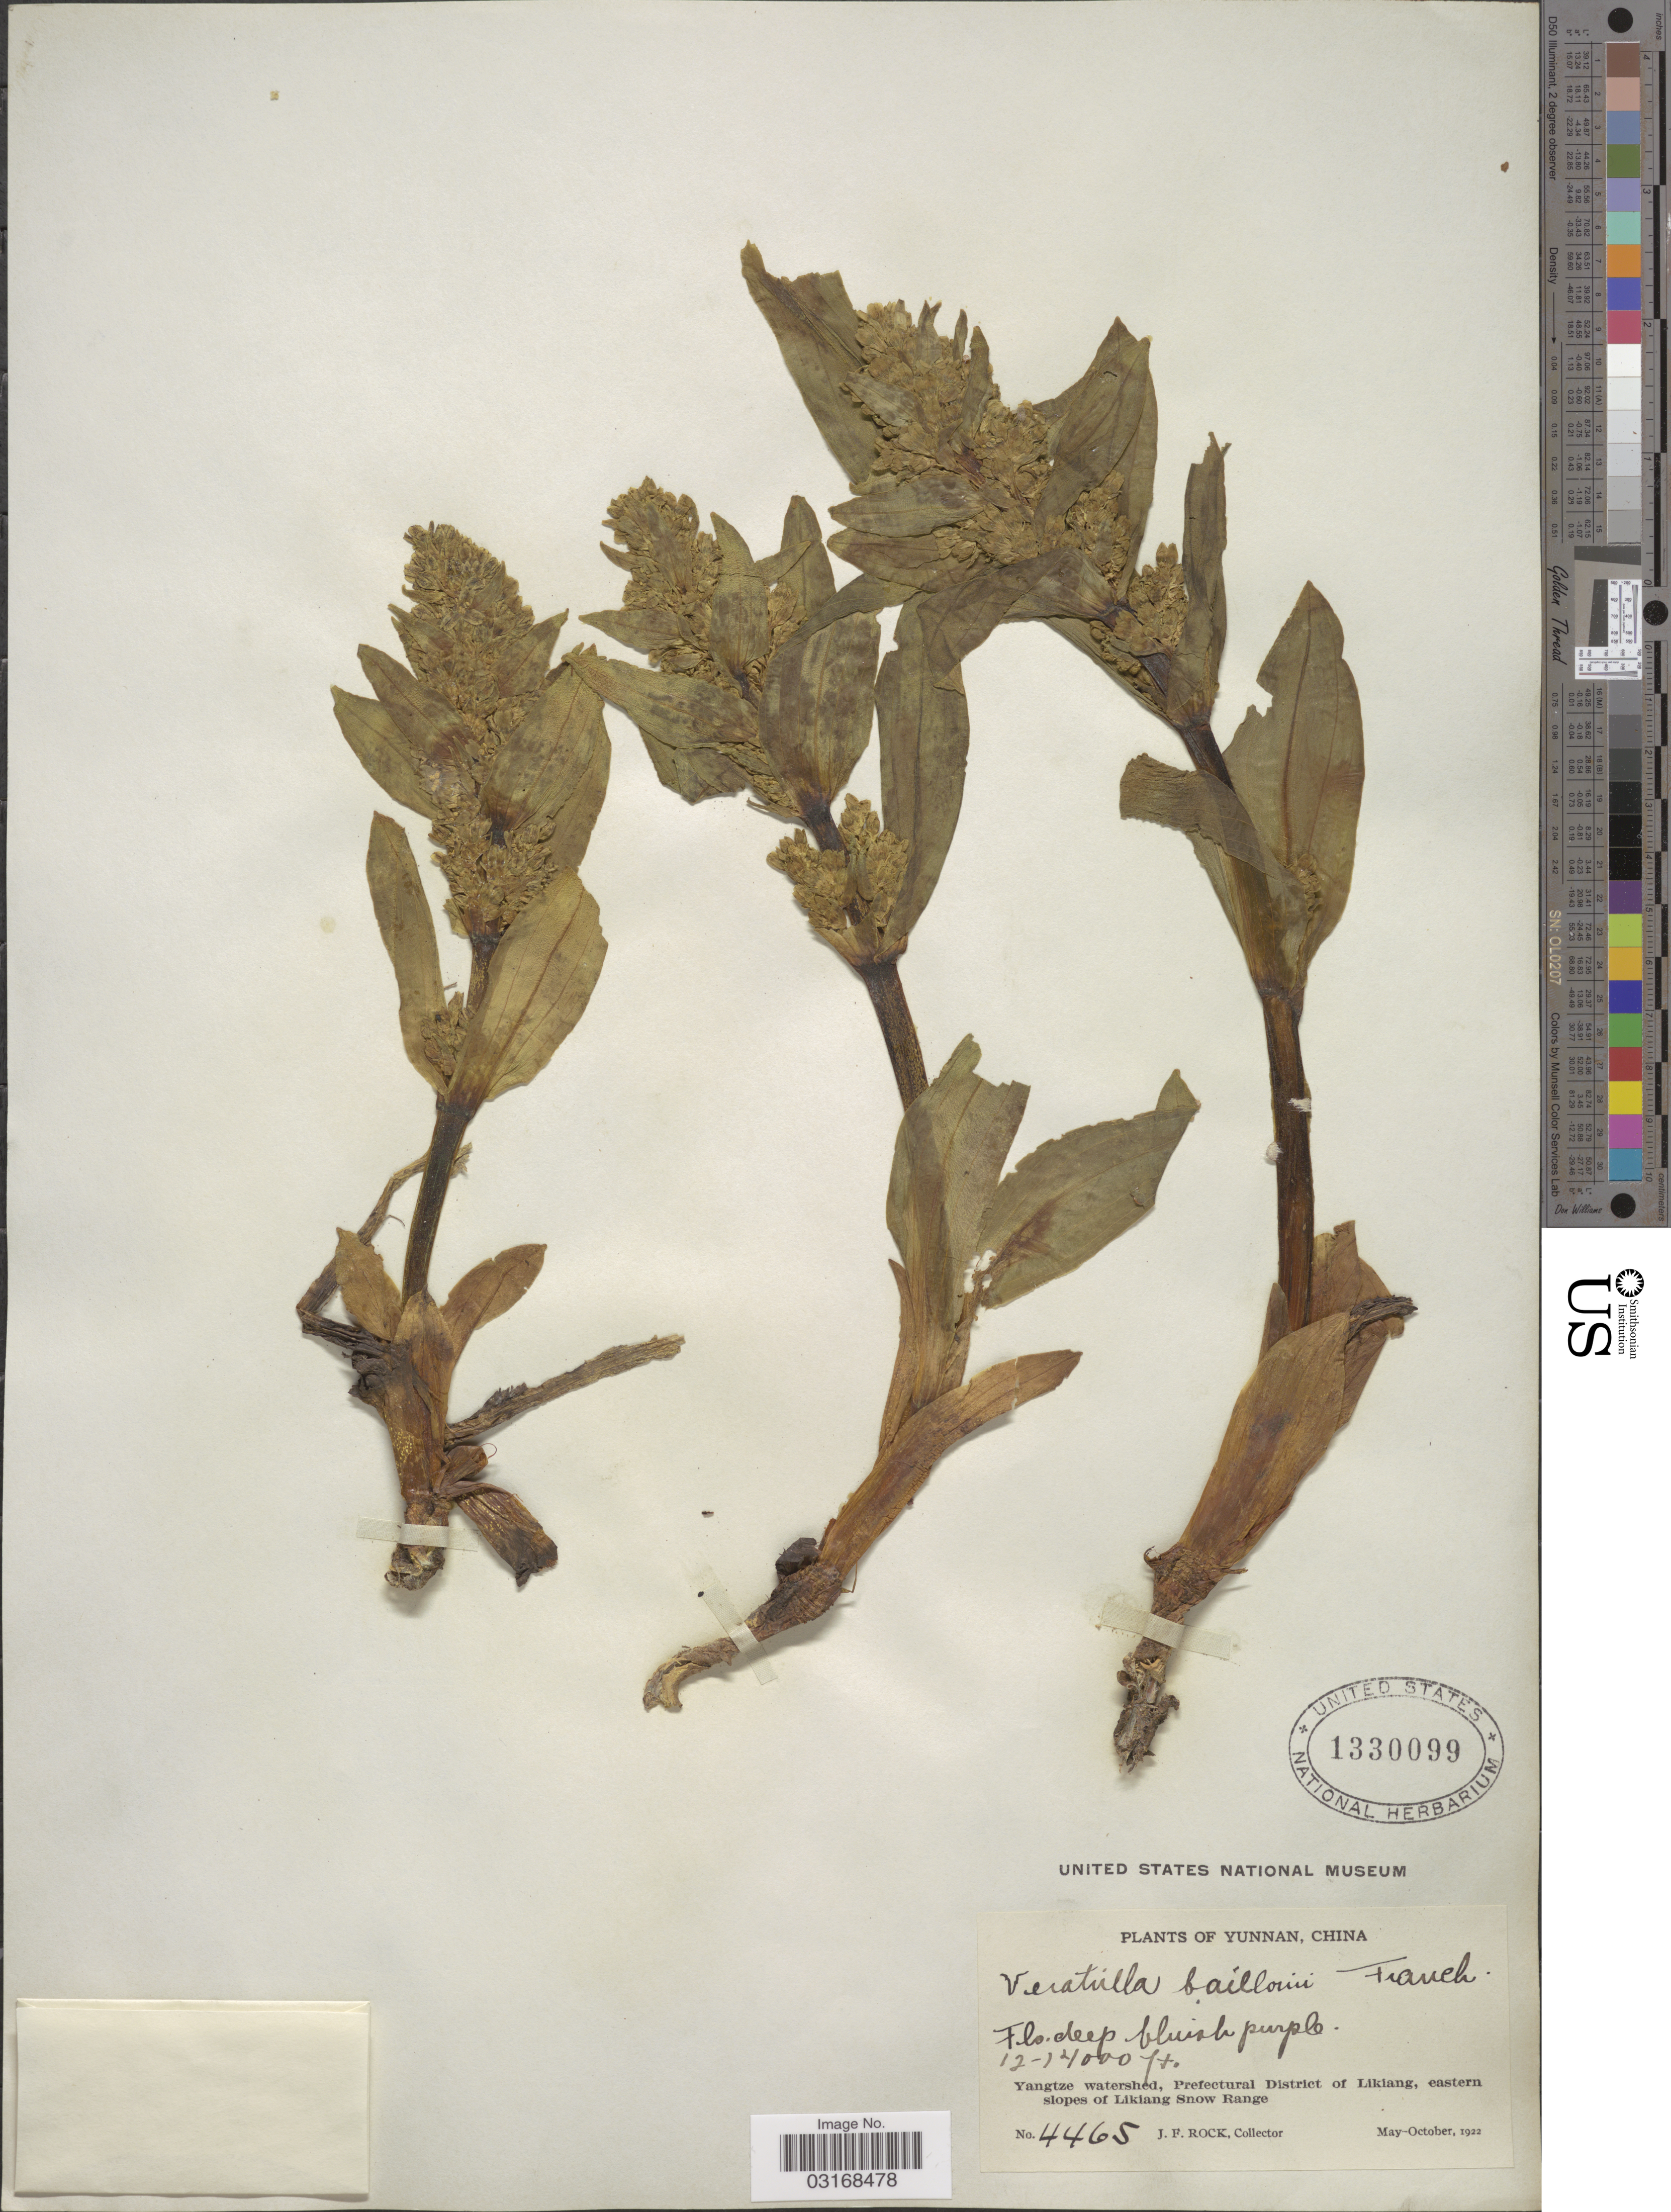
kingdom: Plantae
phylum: Tracheophyta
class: Magnoliopsida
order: Gentianales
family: Gentianaceae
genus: Veratrilla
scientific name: Veratrilla baillonii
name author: Franch.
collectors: J. Rock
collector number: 4465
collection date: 1922-05/1922-10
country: China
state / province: Yunnan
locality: Yangtze watershed, Prefectural District of Likiang, eastern slopes of Likiang Snow Range.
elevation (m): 3658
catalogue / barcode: US 1330099